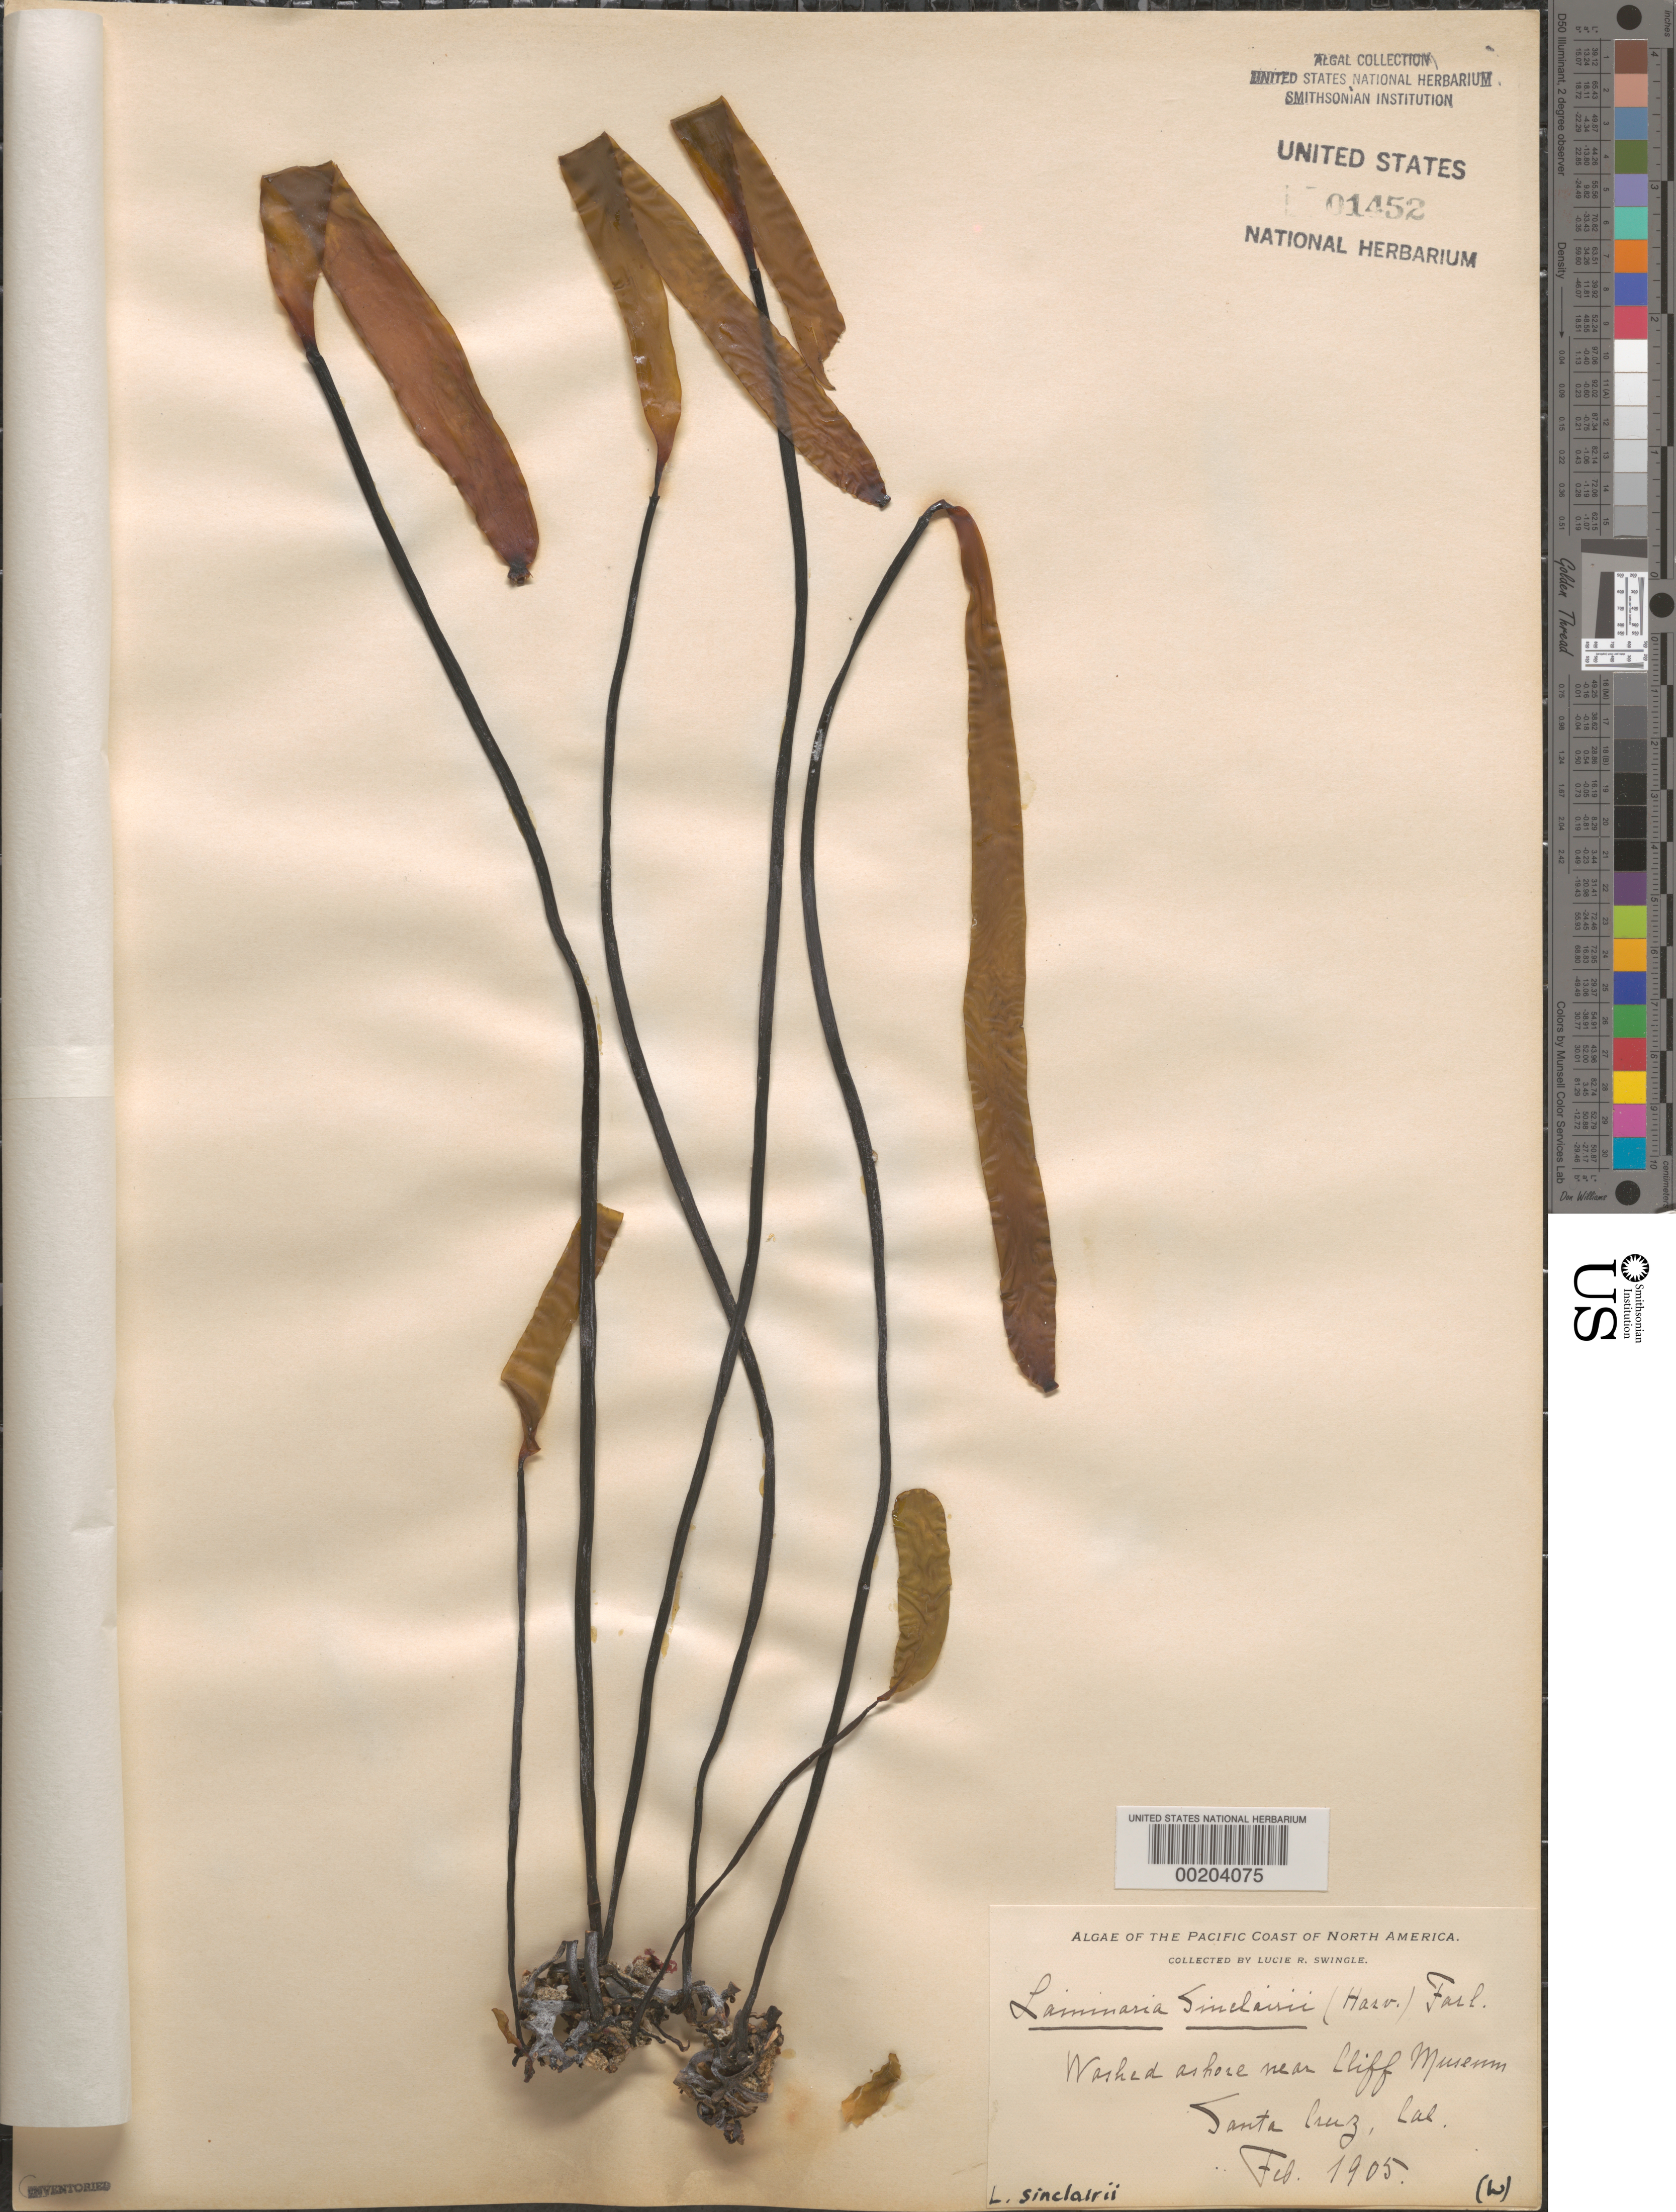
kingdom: Chromista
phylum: Ochrophyta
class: Phaeophyceae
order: Laminariales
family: Laminariaceae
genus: Laminaria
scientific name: Laminaria sinclairii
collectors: L. Swingle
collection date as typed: Feb 1905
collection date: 1905-02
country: United States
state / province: California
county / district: Santa Cruz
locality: Santa Cruz, near Cliff Museum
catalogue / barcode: US 1452